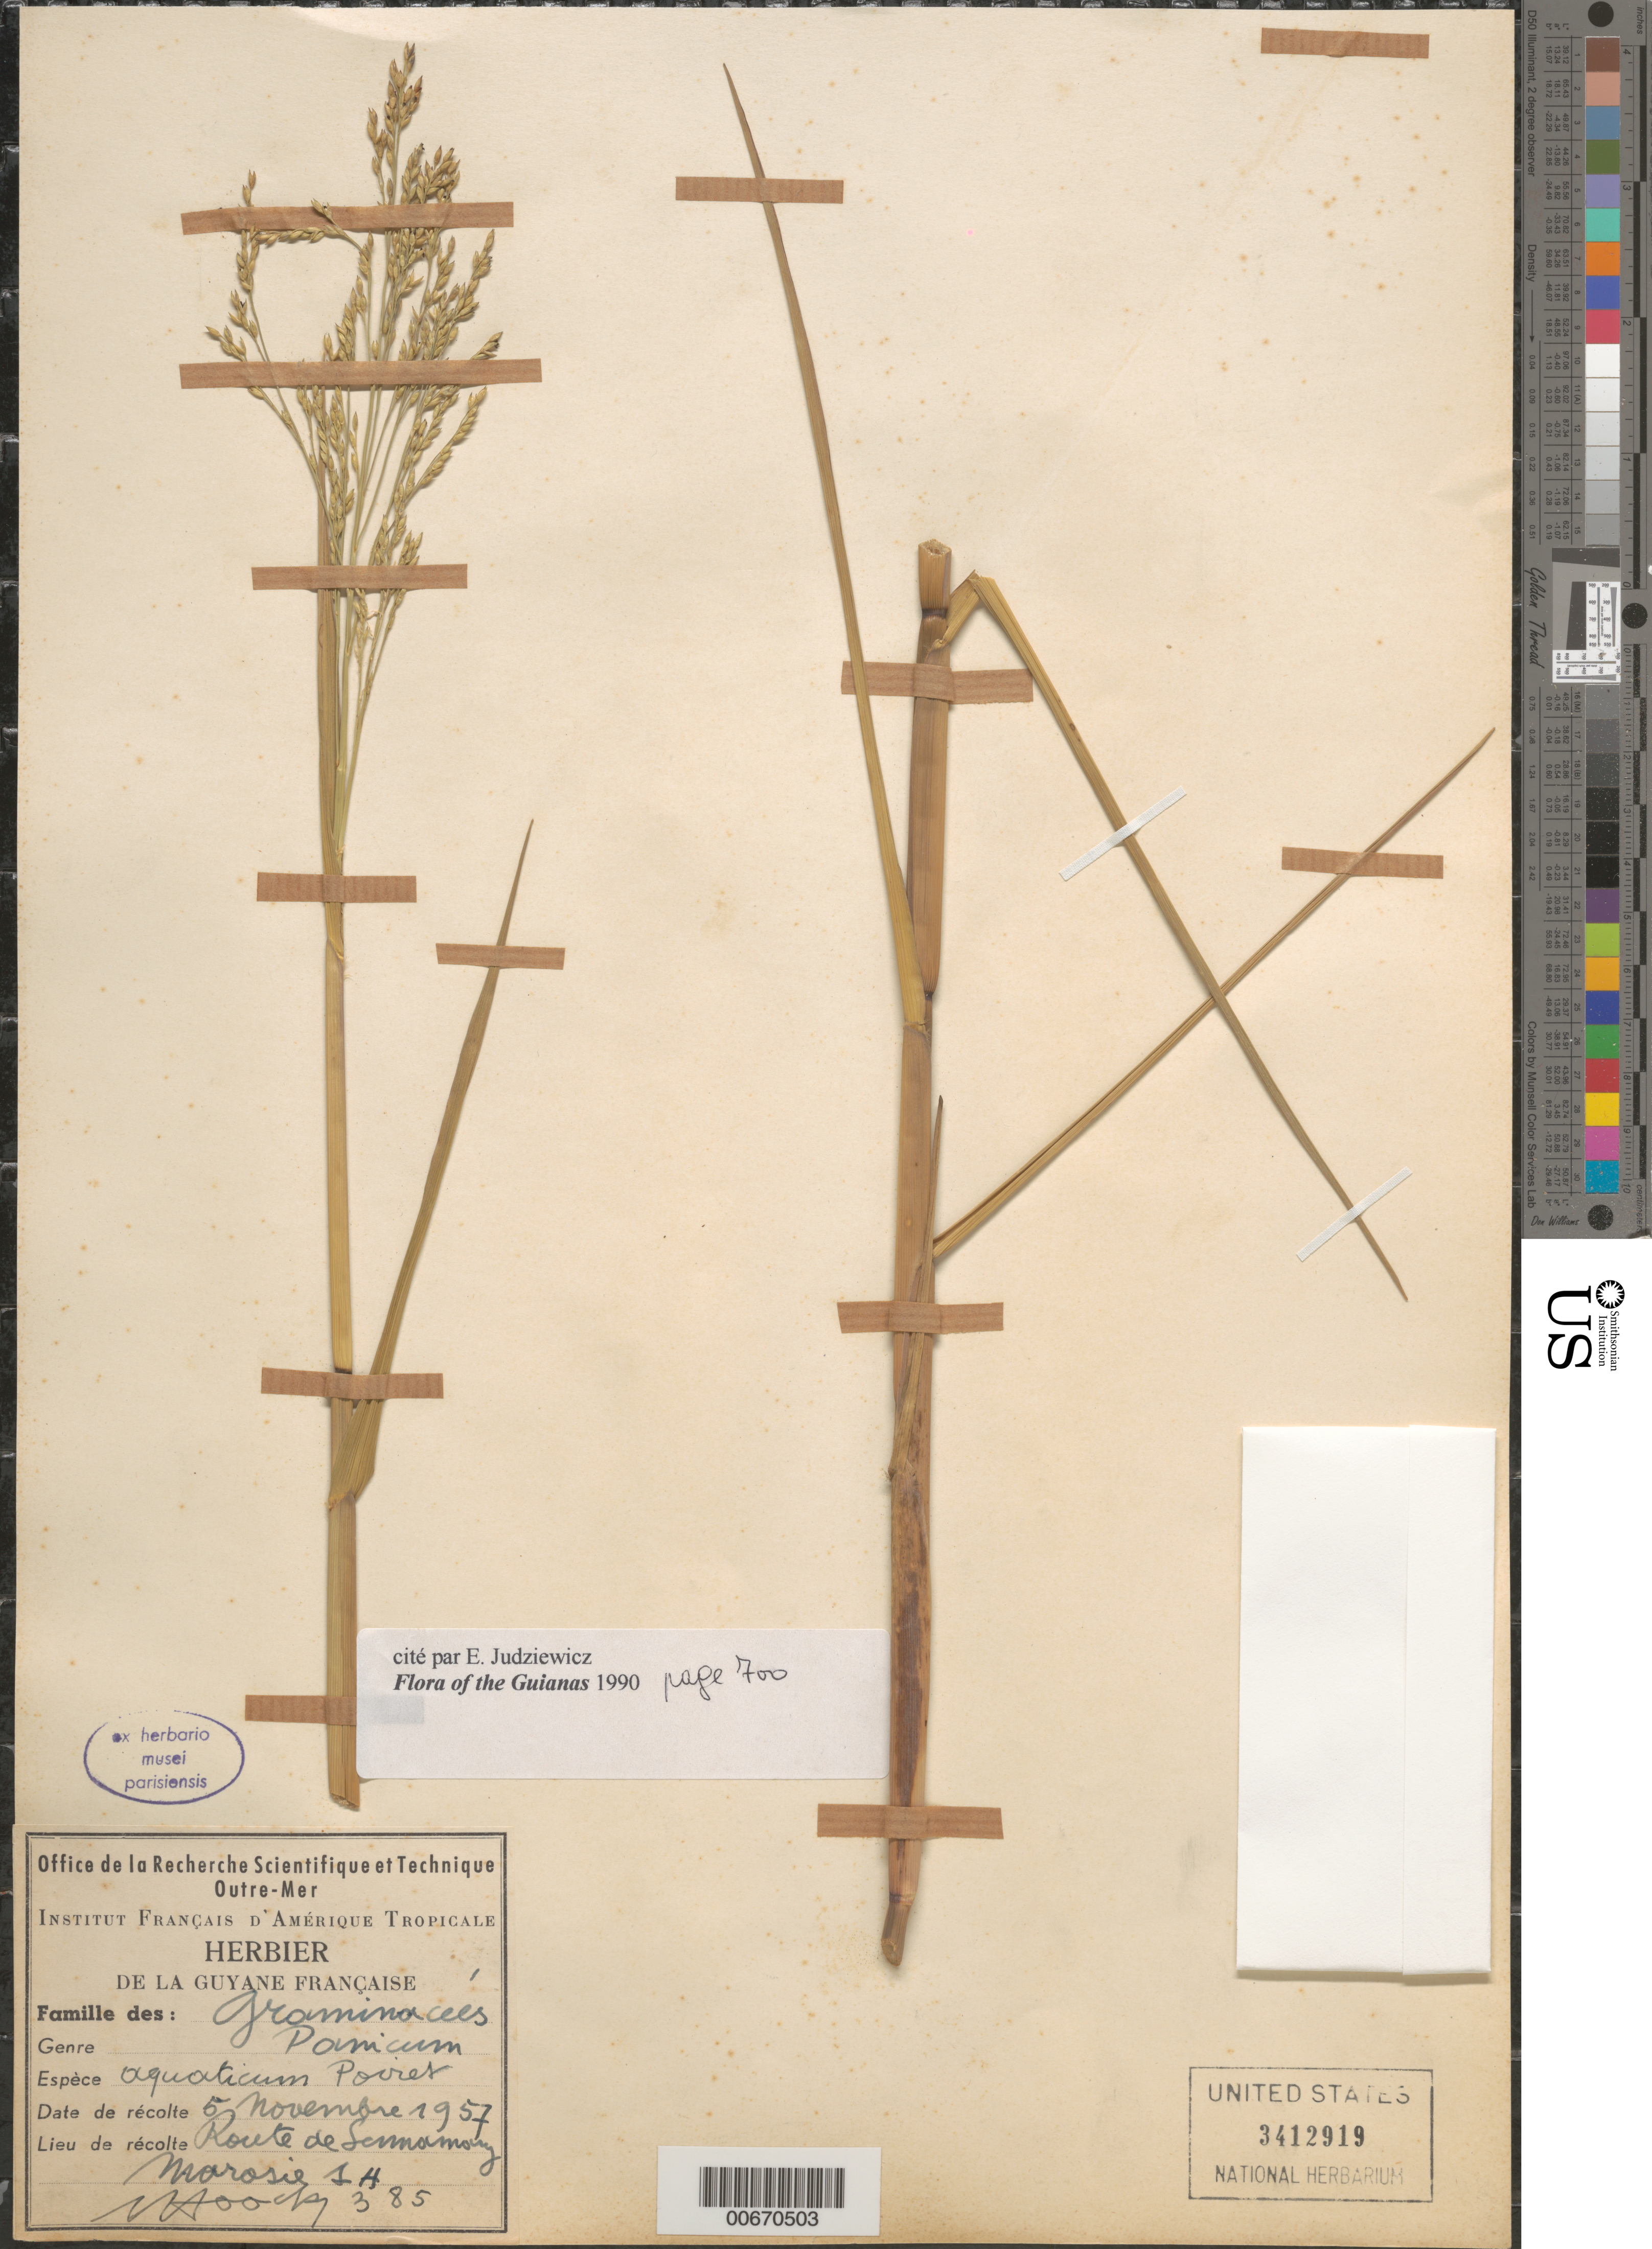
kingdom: Plantae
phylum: Tracheophyta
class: Liliopsida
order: Poales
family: Poaceae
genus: Panicum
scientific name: Panicum dichotomiflorum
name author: Michx.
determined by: Judziewicz, E. J.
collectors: J. Hoock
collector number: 385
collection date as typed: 5-Nov-57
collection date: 1957-11-05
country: French Guiana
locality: Route de Sinnamary, Savane Marosi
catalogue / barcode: US 3412919